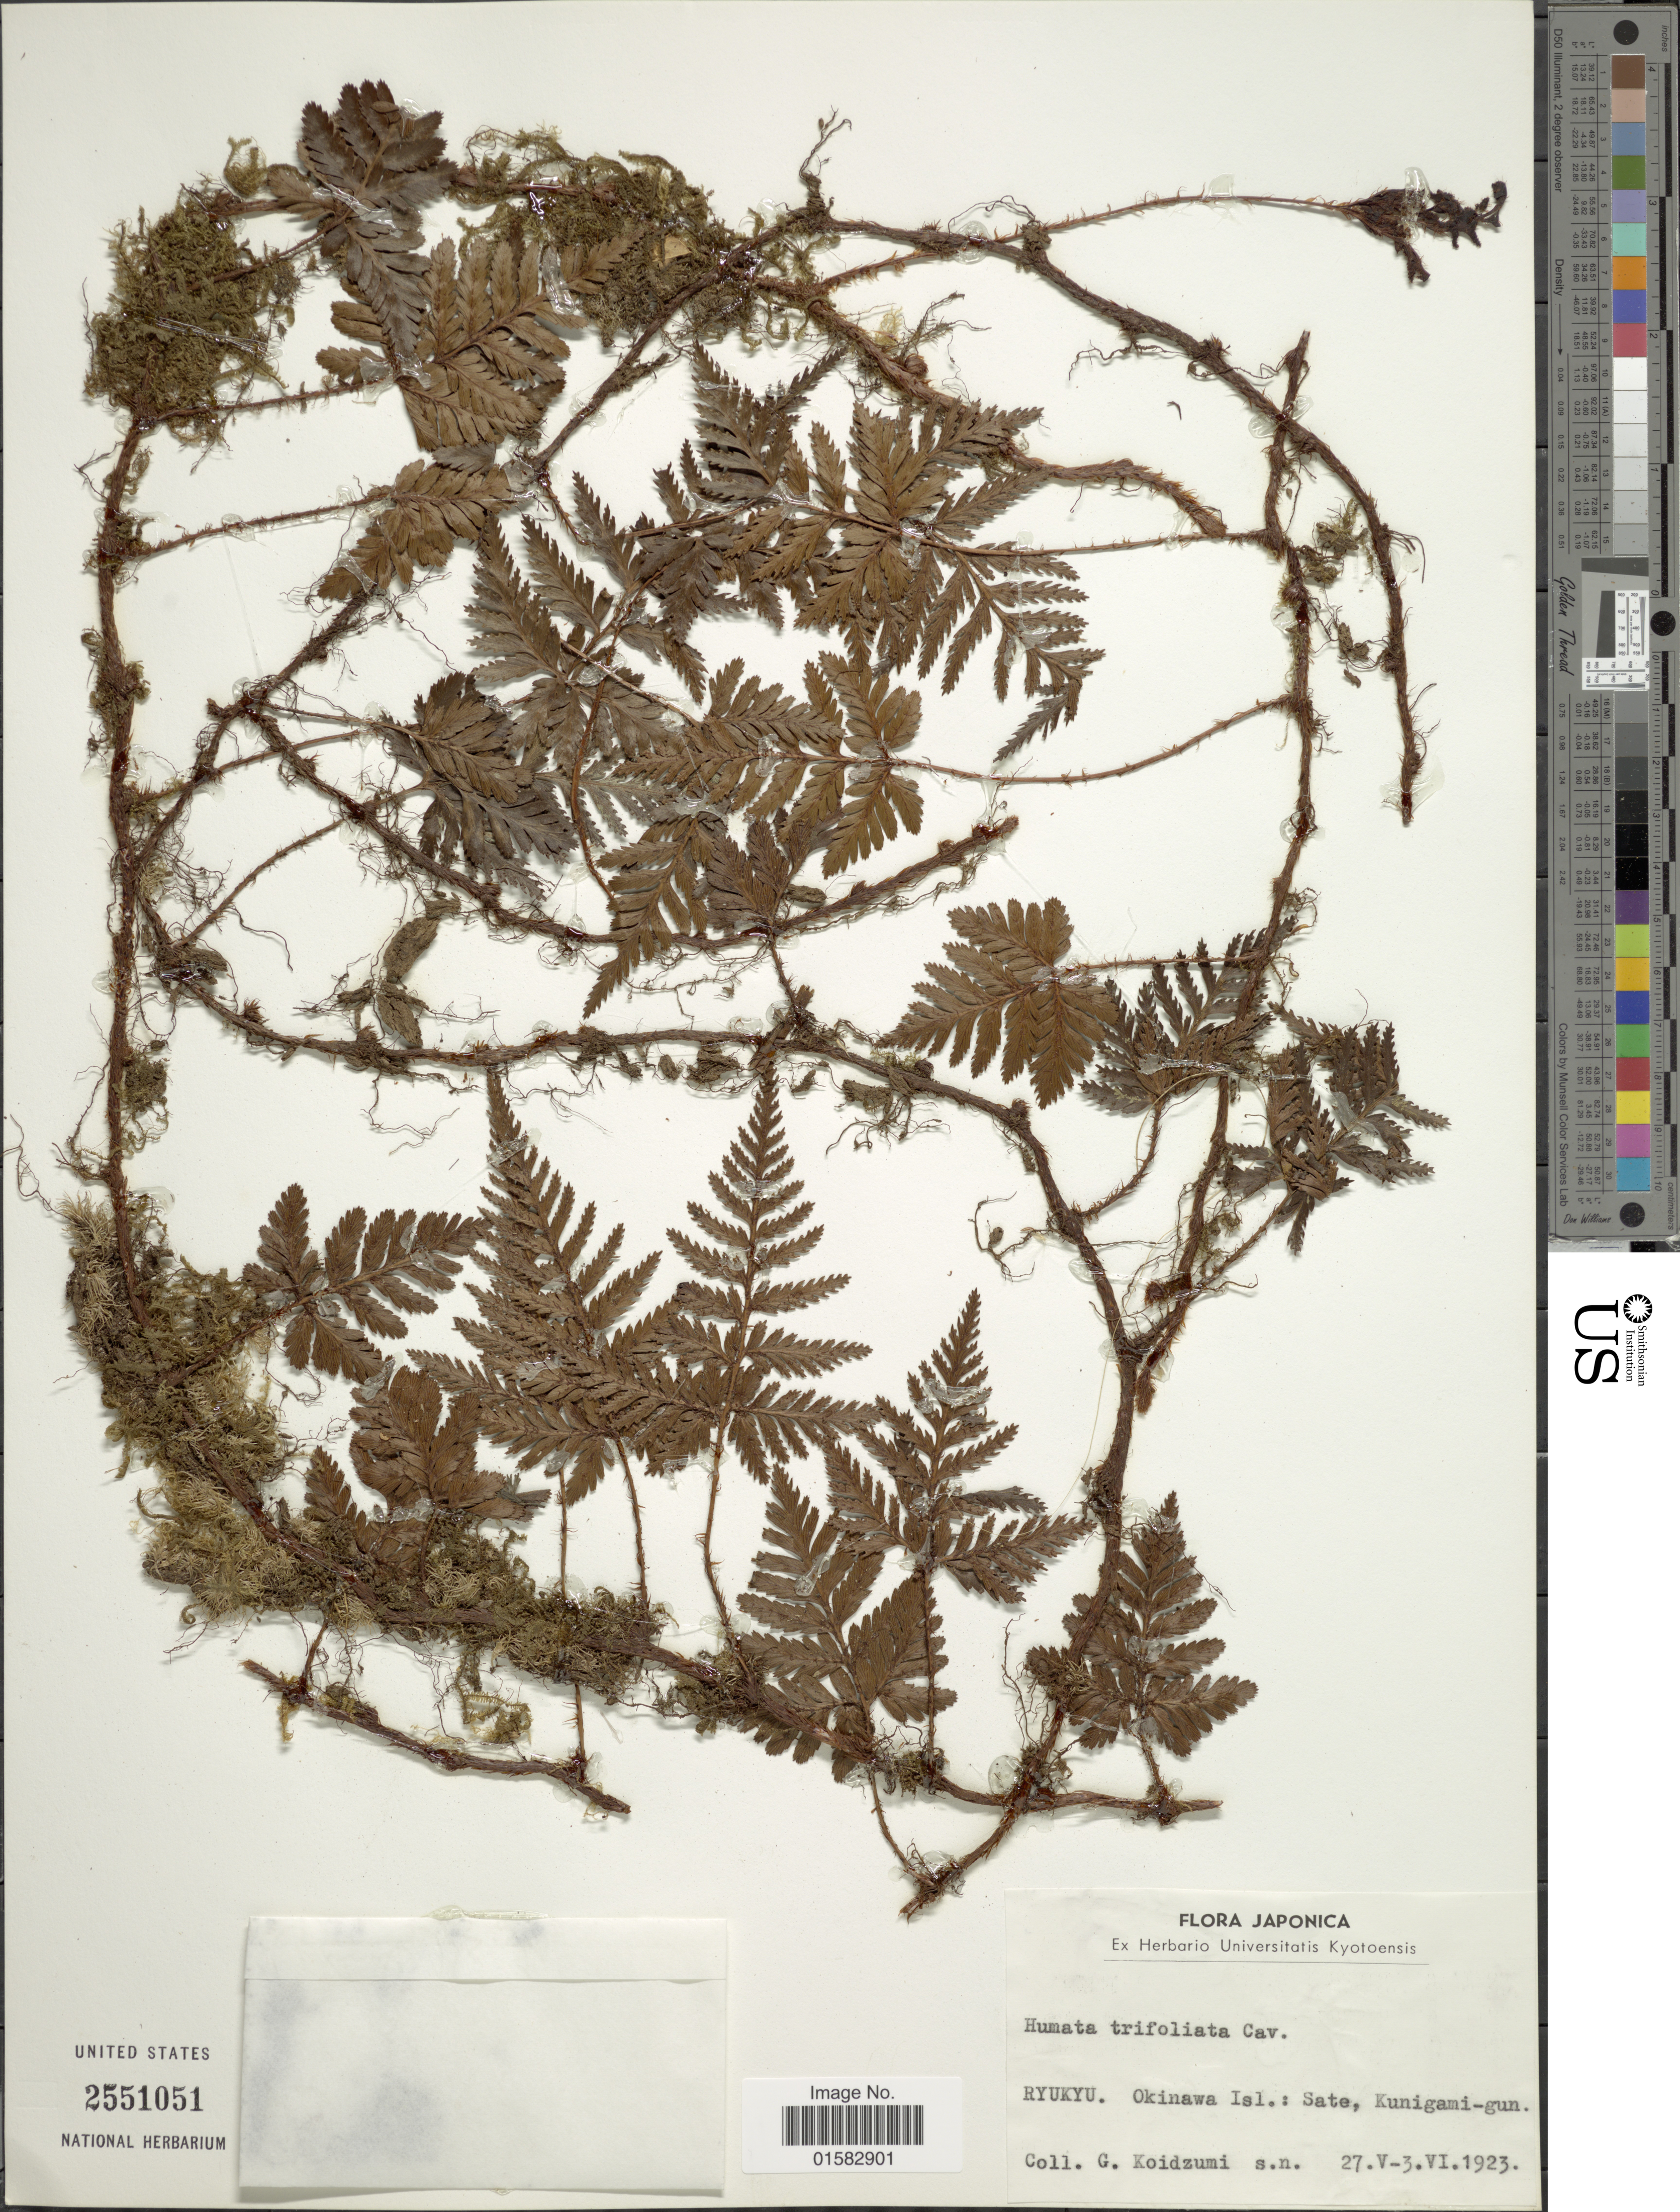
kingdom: Plantae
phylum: Tracheophyta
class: Polypodiopsida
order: Polypodiales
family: Davalliaceae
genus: Davallia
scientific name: Davallia repens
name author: (L. f.) Kuhn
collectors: G. Koidzumi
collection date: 1923-05-27/1923-06-03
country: Japan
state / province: Okinawa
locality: Ryukyu: Sate, Kunigami-gun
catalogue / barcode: US 2551051